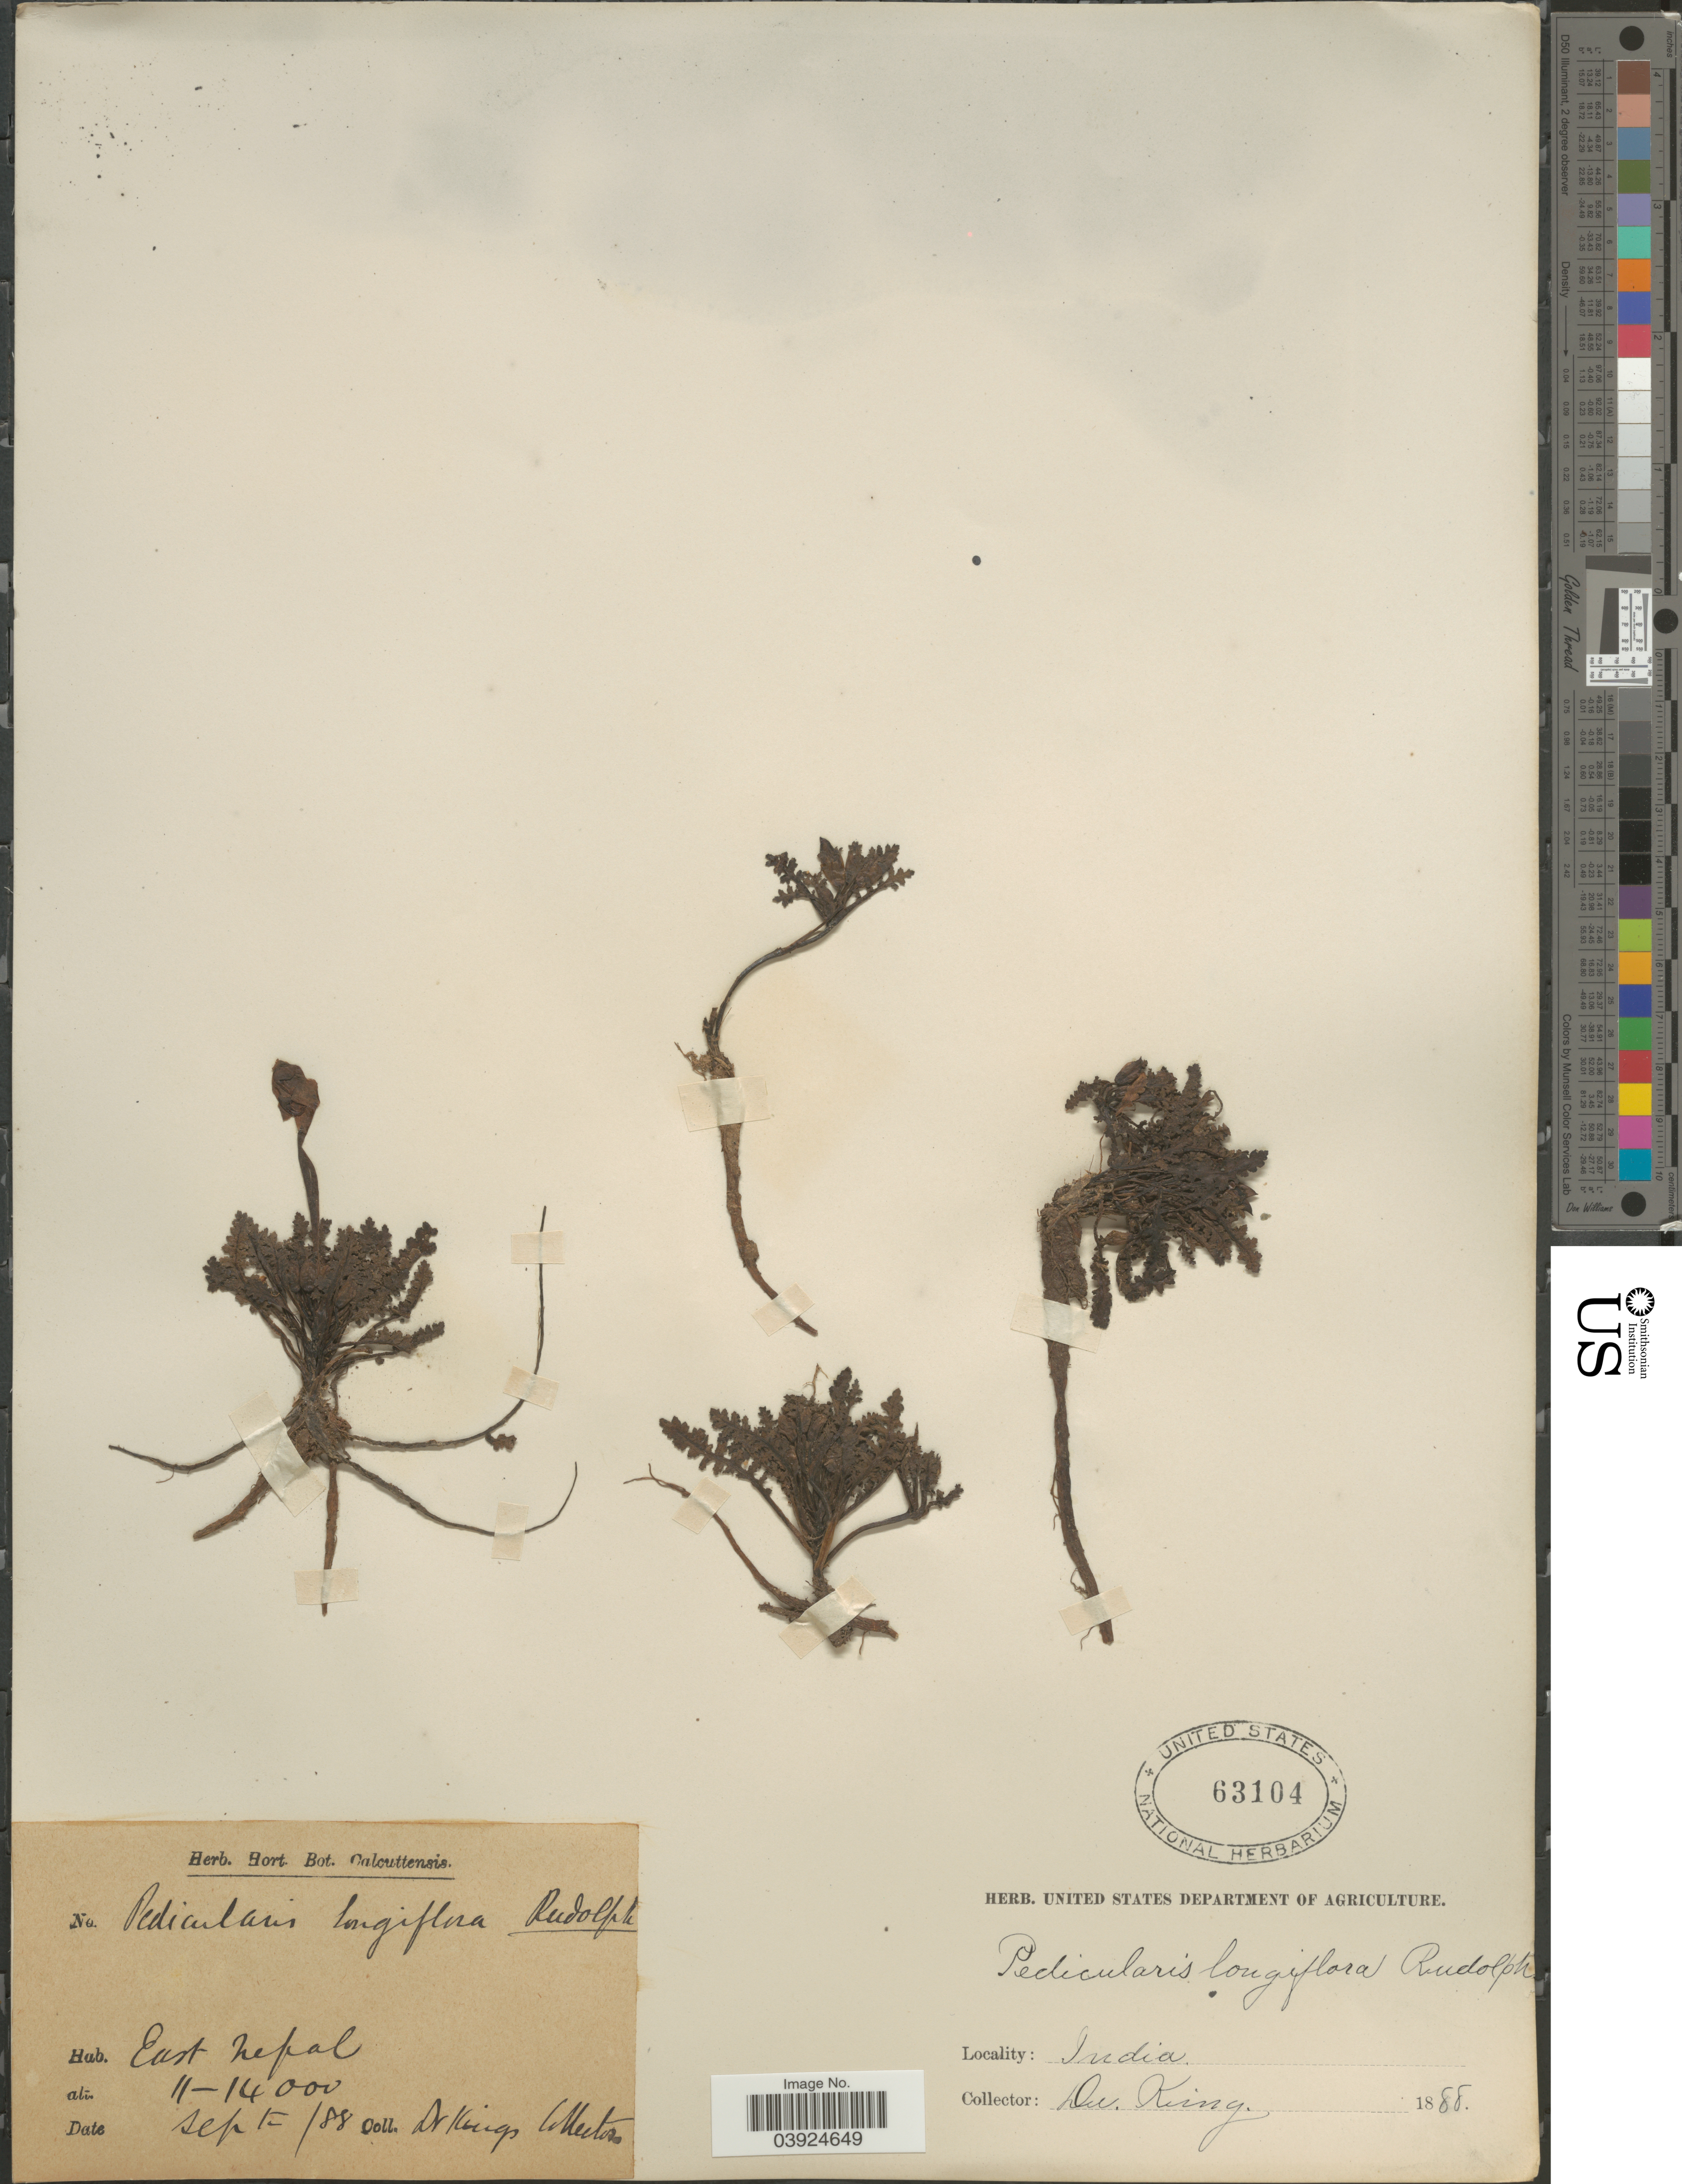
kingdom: Plantae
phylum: Tracheophyta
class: Magnoliopsida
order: Lamiales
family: Orobanchaceae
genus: Pedicularis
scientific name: Pedicularis longiflora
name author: Rudolph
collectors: Dr. King's collector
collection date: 1888-09-01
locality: East Nepal. India.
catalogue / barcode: US 63104